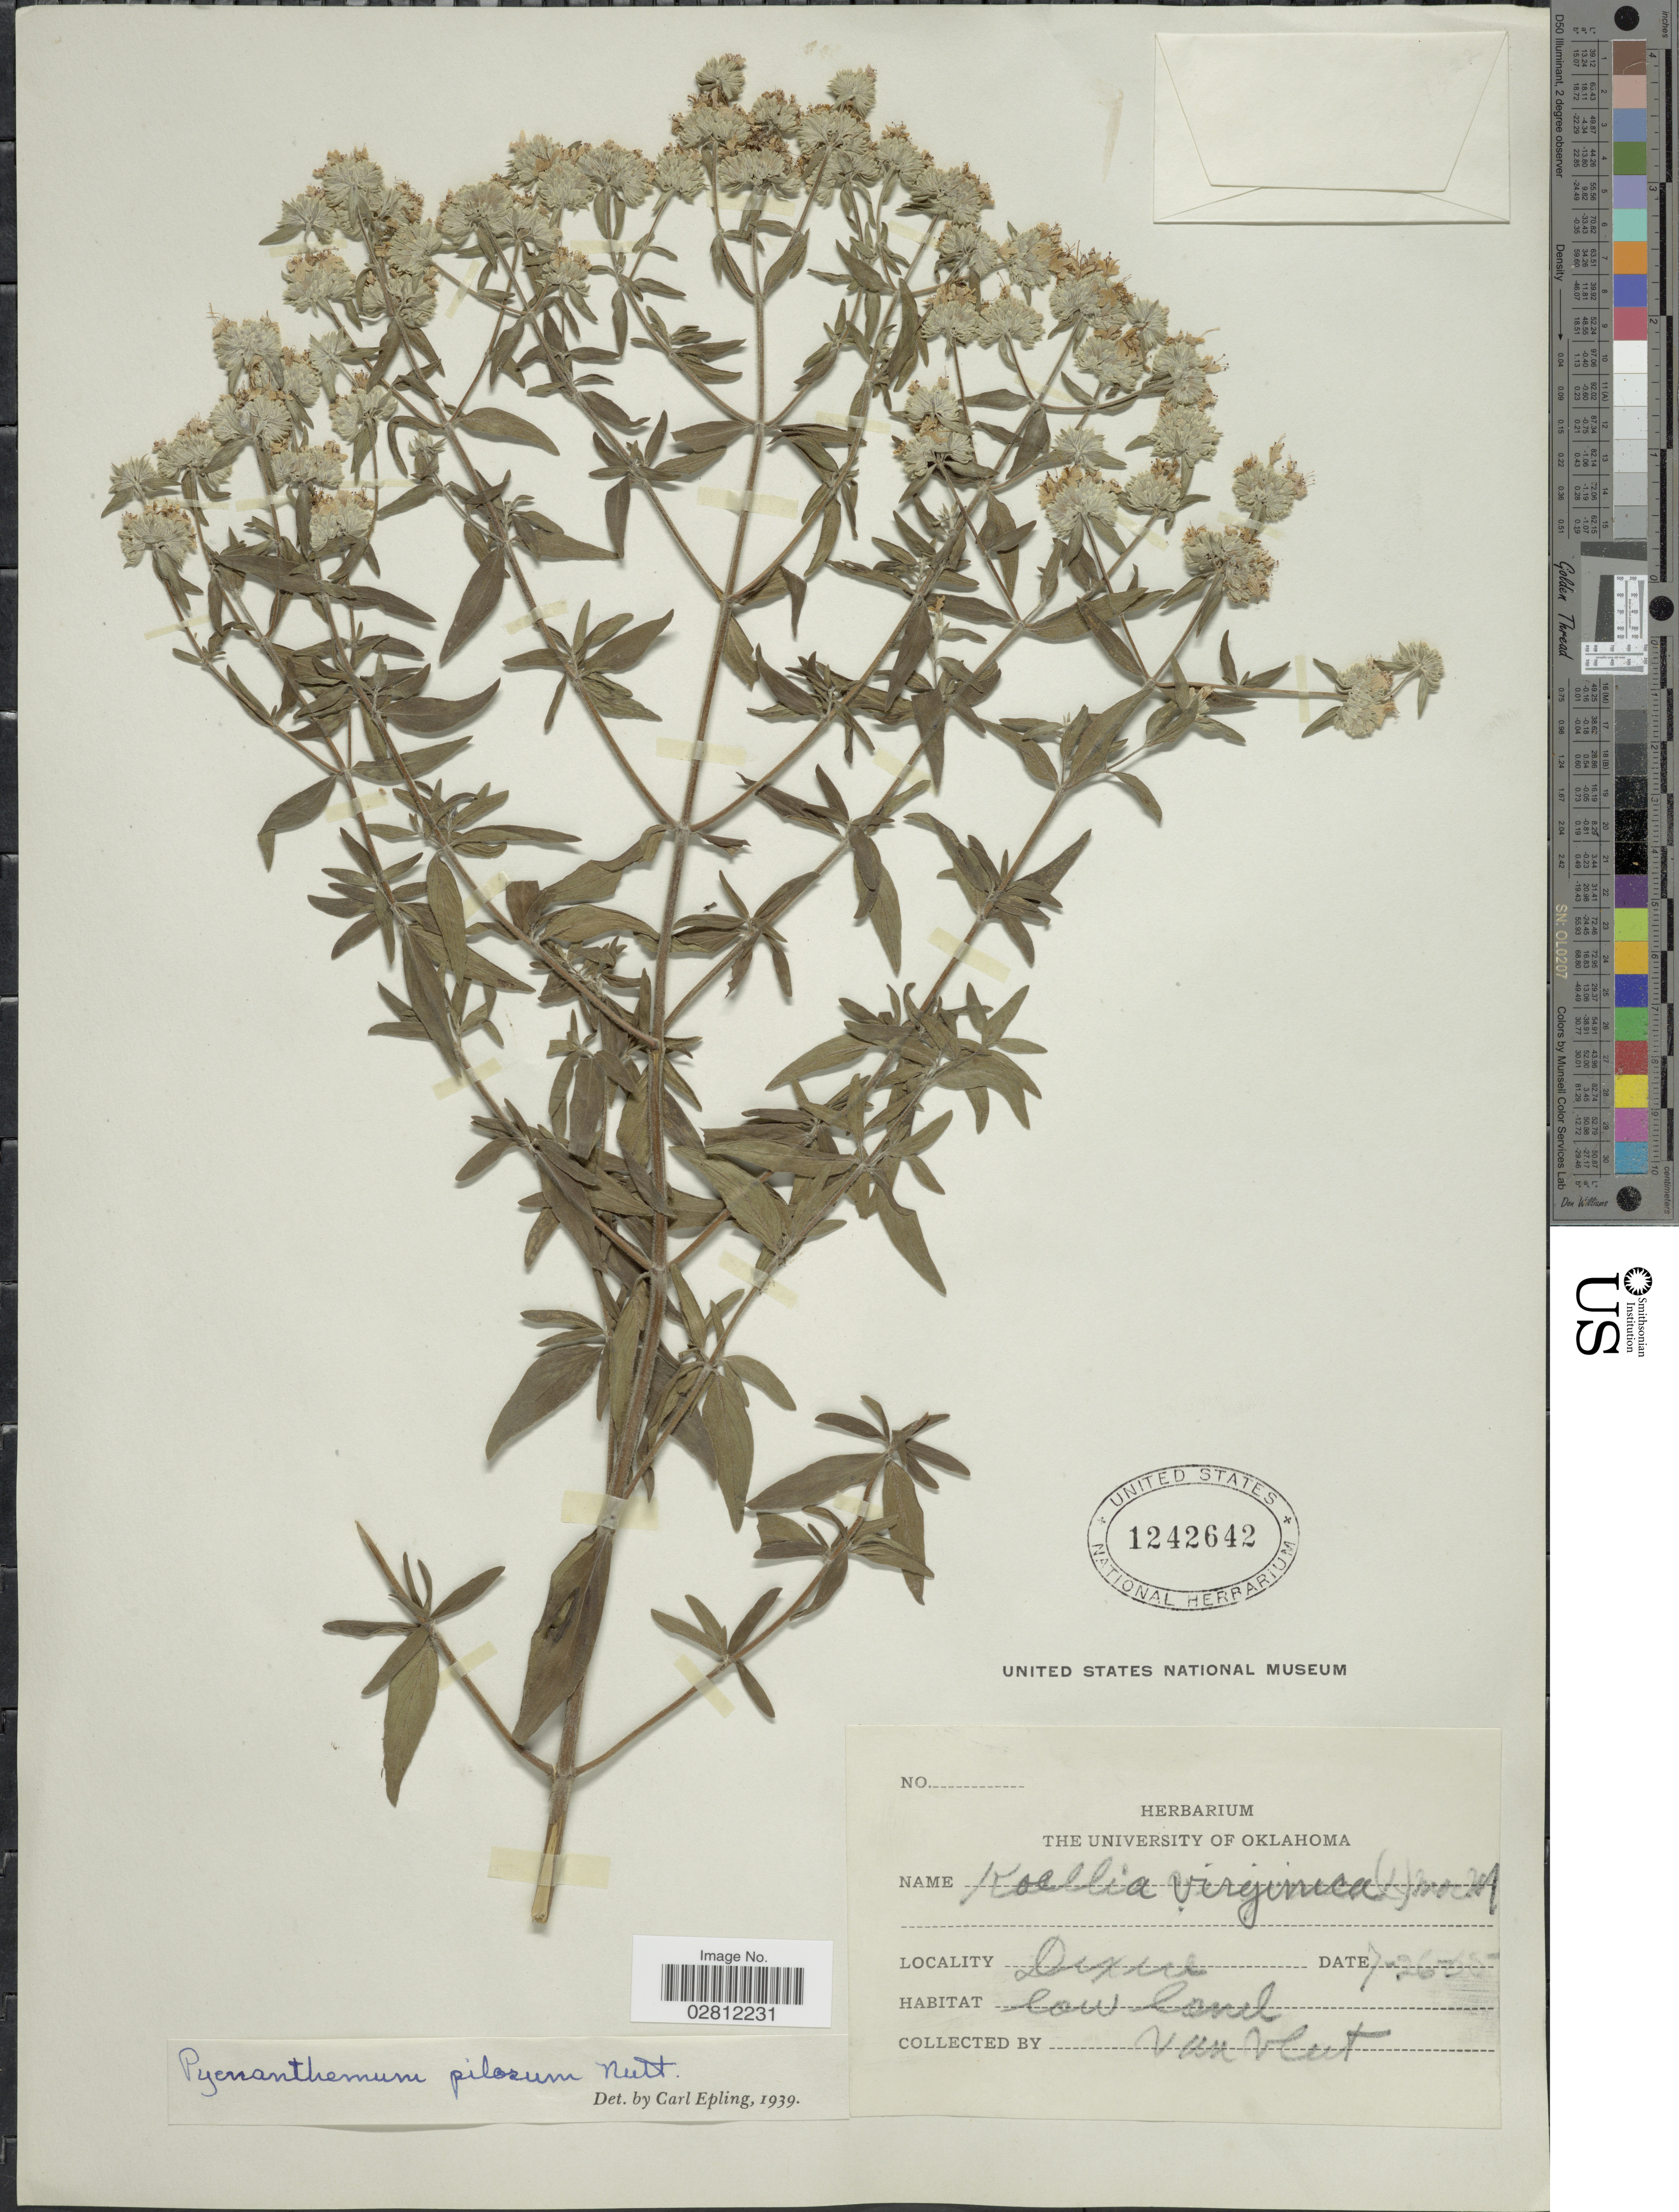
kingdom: Plantae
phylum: Tracheophyta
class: Magnoliopsida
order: Lamiales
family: Lamiaceae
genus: Pycnanthemum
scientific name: Pycnanthemum pilosum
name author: Nutt.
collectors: Van Vleet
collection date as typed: Transcribed d/m/y: 26/7/65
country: United States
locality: Dixue [interpreted].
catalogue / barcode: US 1242642